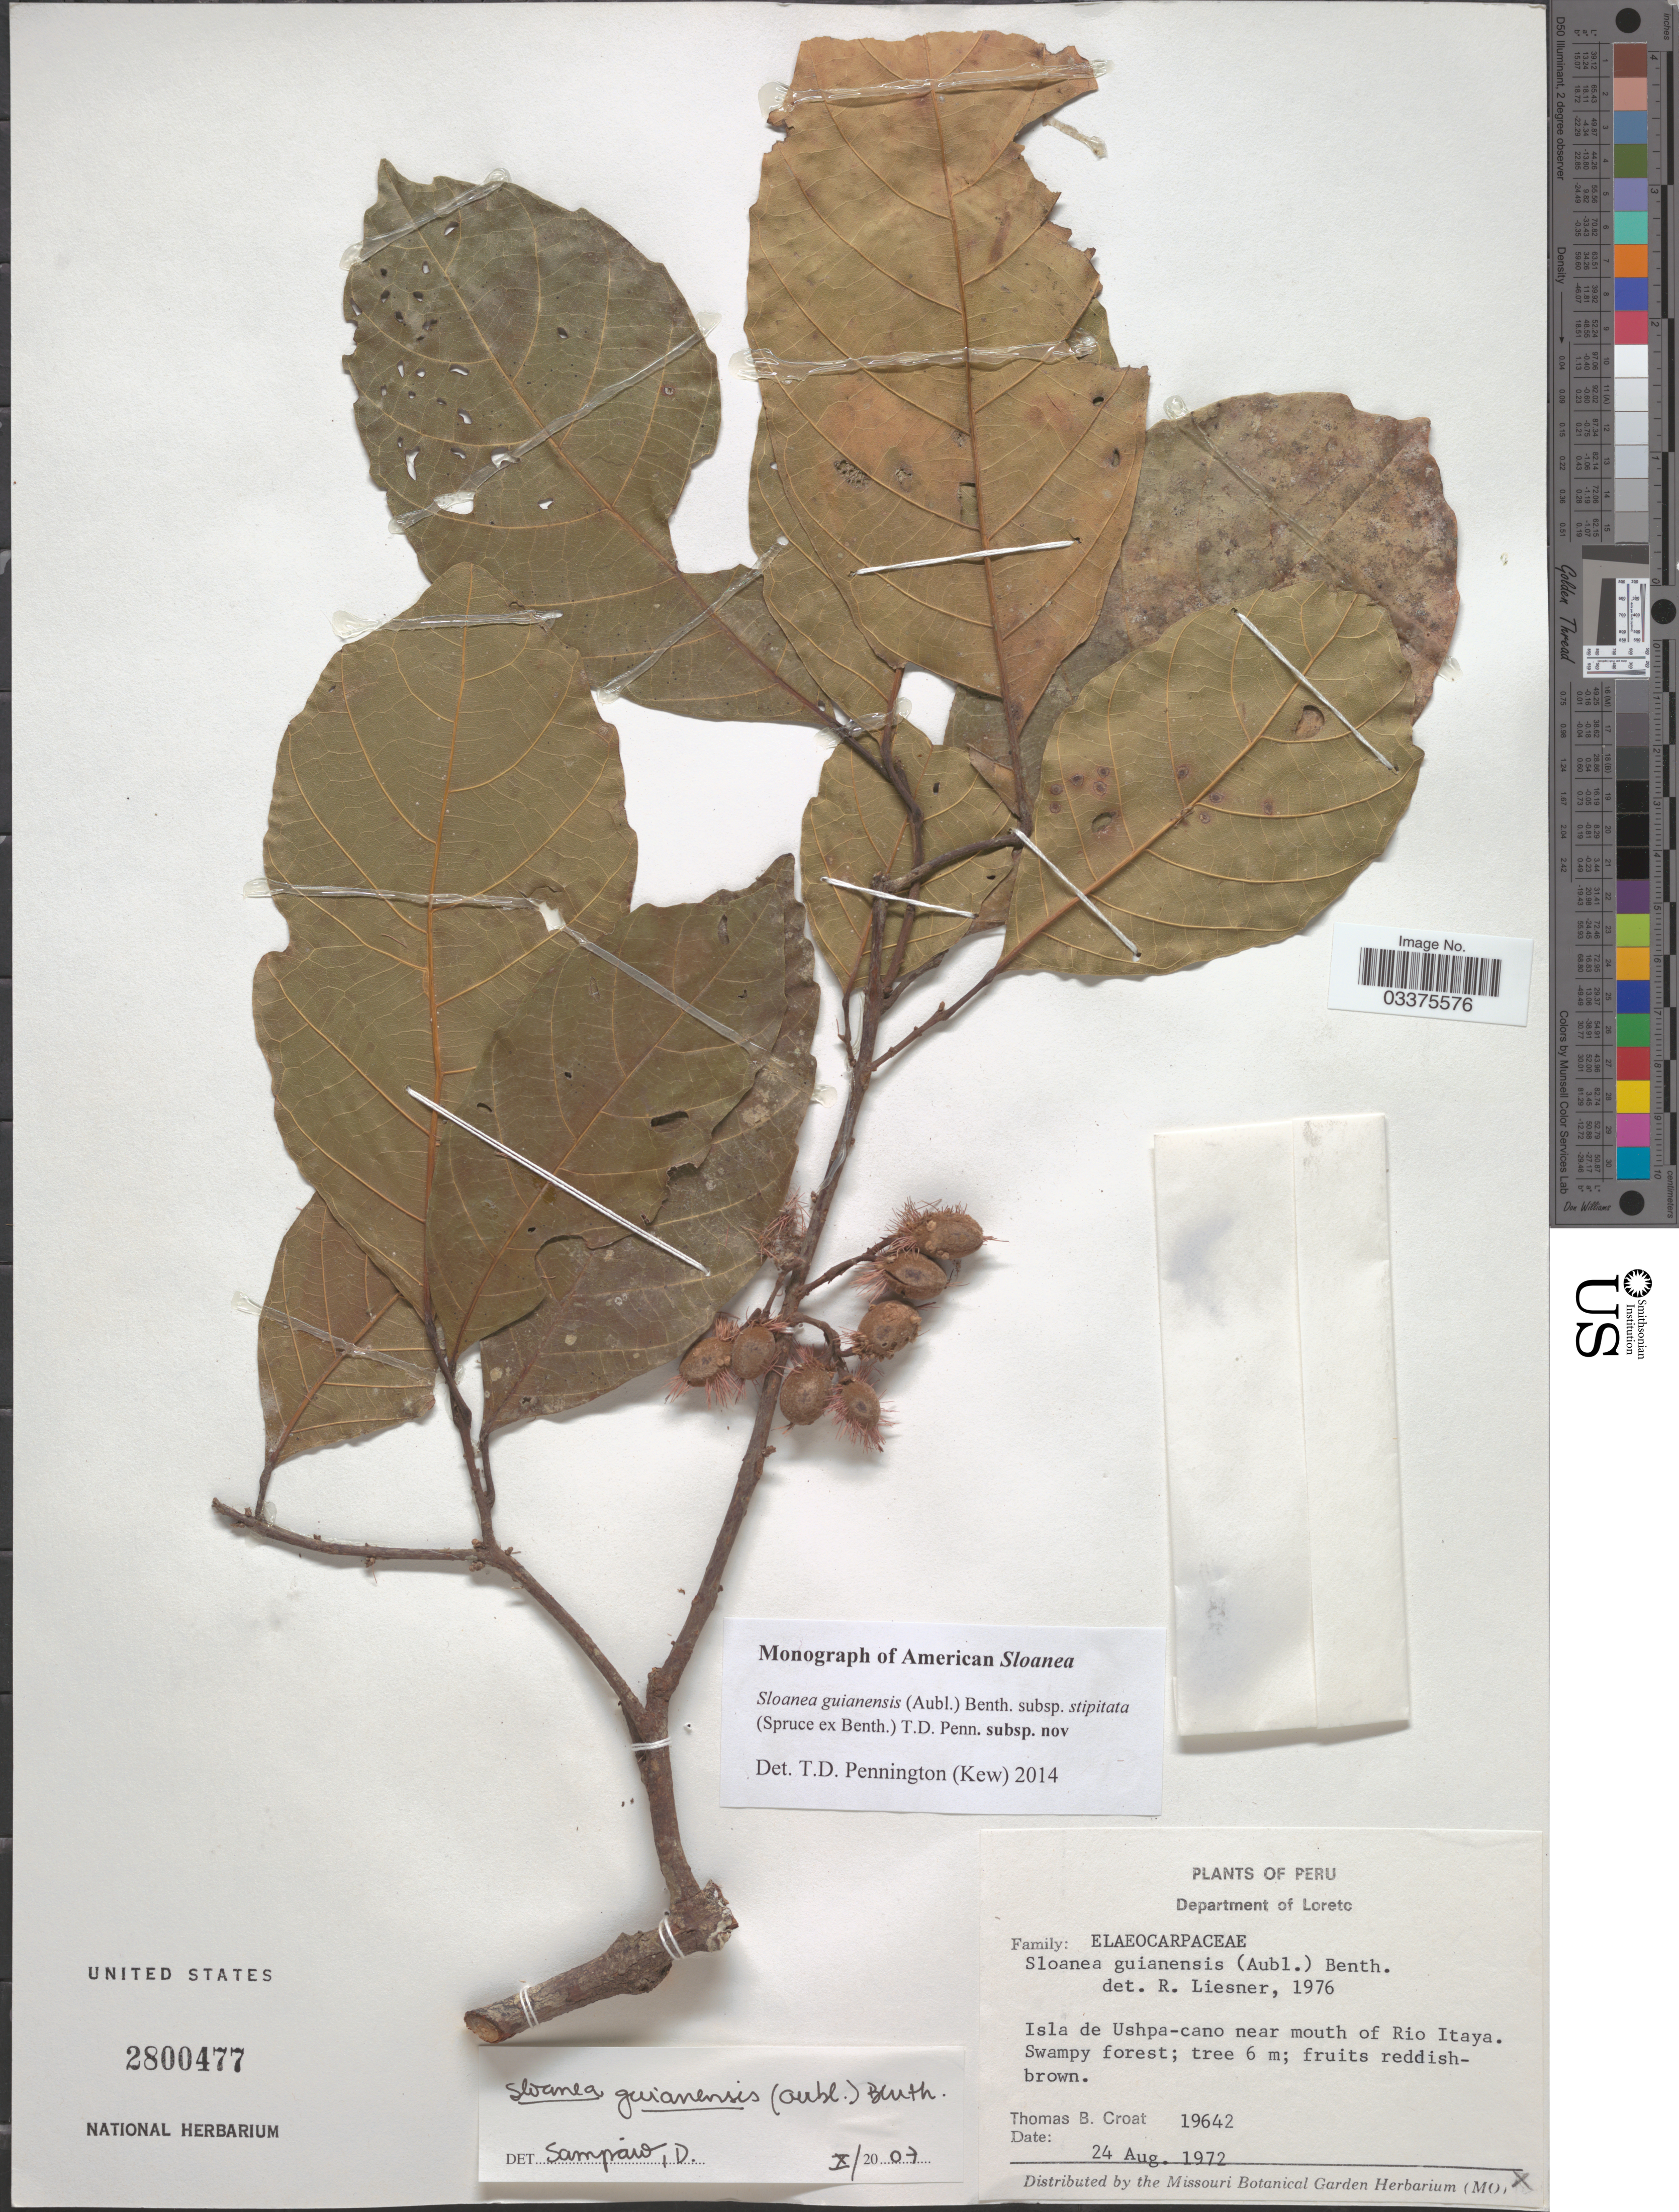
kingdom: Plantae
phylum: Tracheophyta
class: Magnoliopsida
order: Oxalidales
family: Elaeocarpaceae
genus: Sloanea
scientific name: Sloanea guianensis subsp. stipitata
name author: (Spruce ex Benth.) T.D. Penn.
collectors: T. B. Croat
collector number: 19642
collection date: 1972-08-24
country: Peru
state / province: Loreto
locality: Department of Loreto, Isla de Ushpa-cano near mouth of Rio Itaya.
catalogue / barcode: US 2800477